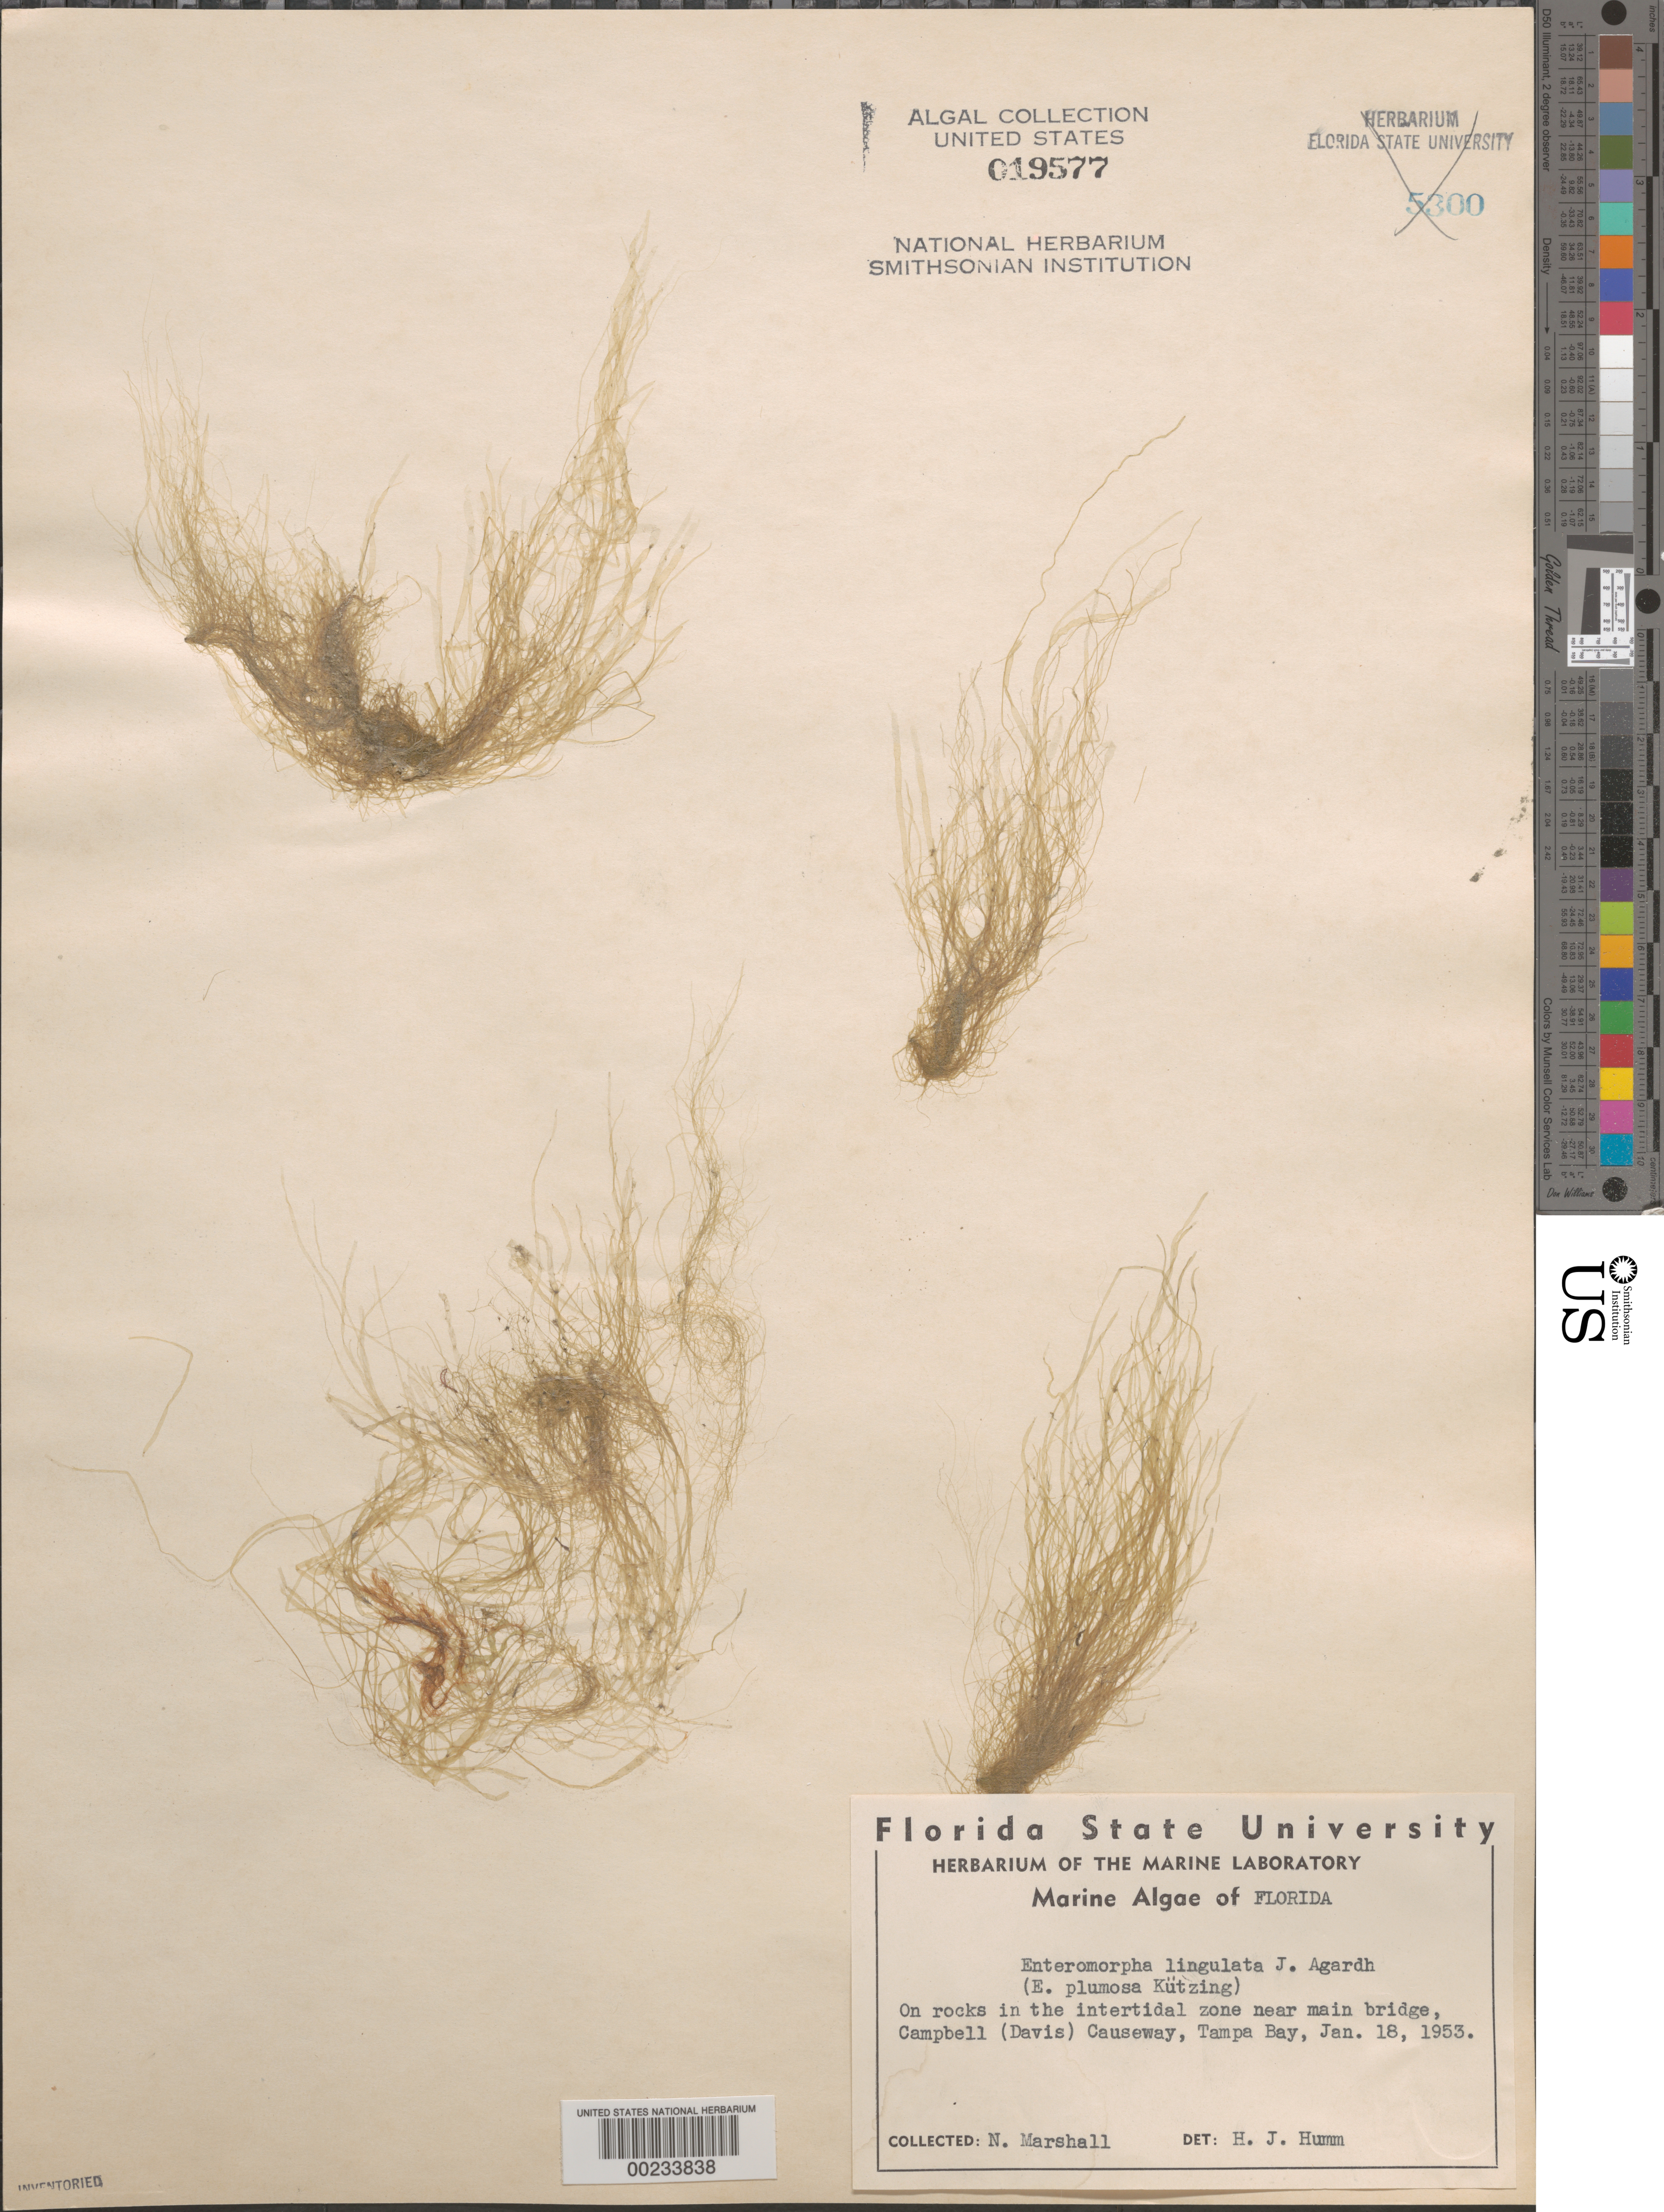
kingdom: Plantae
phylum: Chlorophyta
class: Ulvophyceae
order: Ulvales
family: Ulvaceae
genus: Ulva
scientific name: Ulva flexuosa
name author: Wulfen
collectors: N. Marshall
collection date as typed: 18 Jan 1953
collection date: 1953-01-18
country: United States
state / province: Florida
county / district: Pinellas County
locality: Campbell (Davis) Causeway, Tampa Bay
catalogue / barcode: US 19577